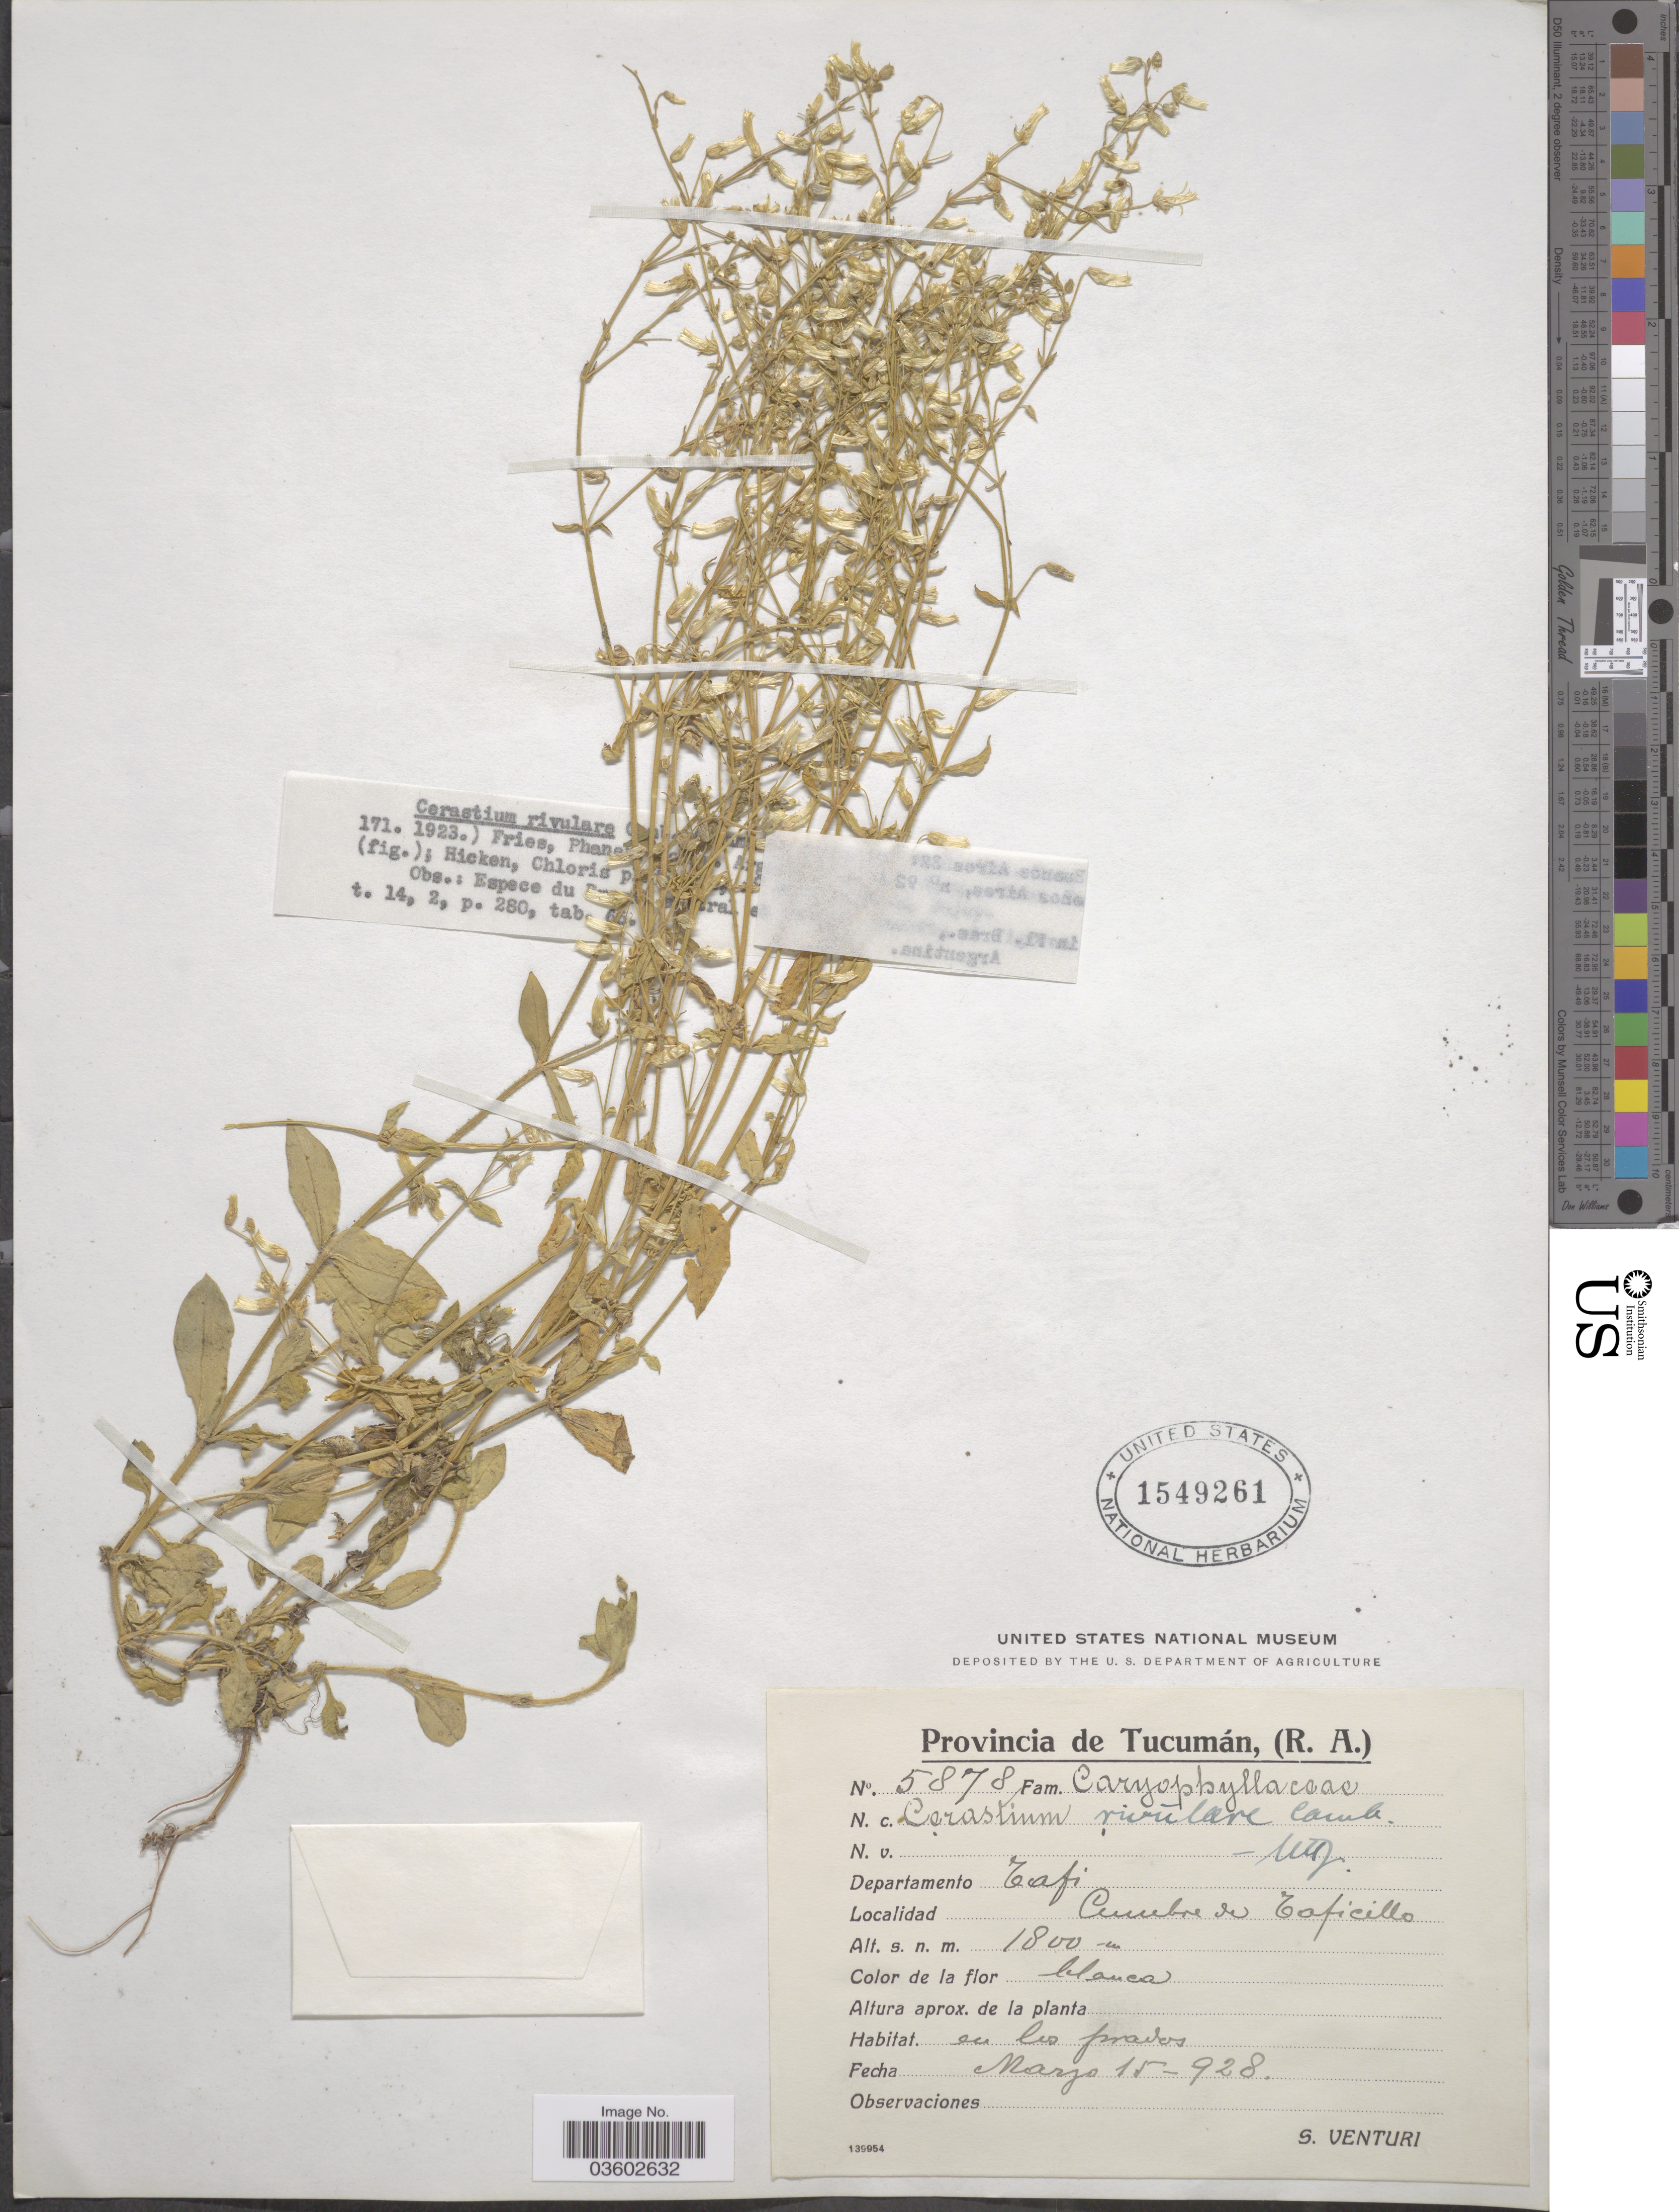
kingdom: Plantae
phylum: Tracheophyta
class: Magnoliopsida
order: Caryophyllales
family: Caryophyllaceae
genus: Cerastium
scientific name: Cerastium rivulare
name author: Cambess.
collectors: S. Venturi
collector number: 5878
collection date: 1928-03-15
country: Argentina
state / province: Tucuman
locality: Departamento Tafi, Cumbre de Taficillo.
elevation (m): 1800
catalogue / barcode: US 1549261